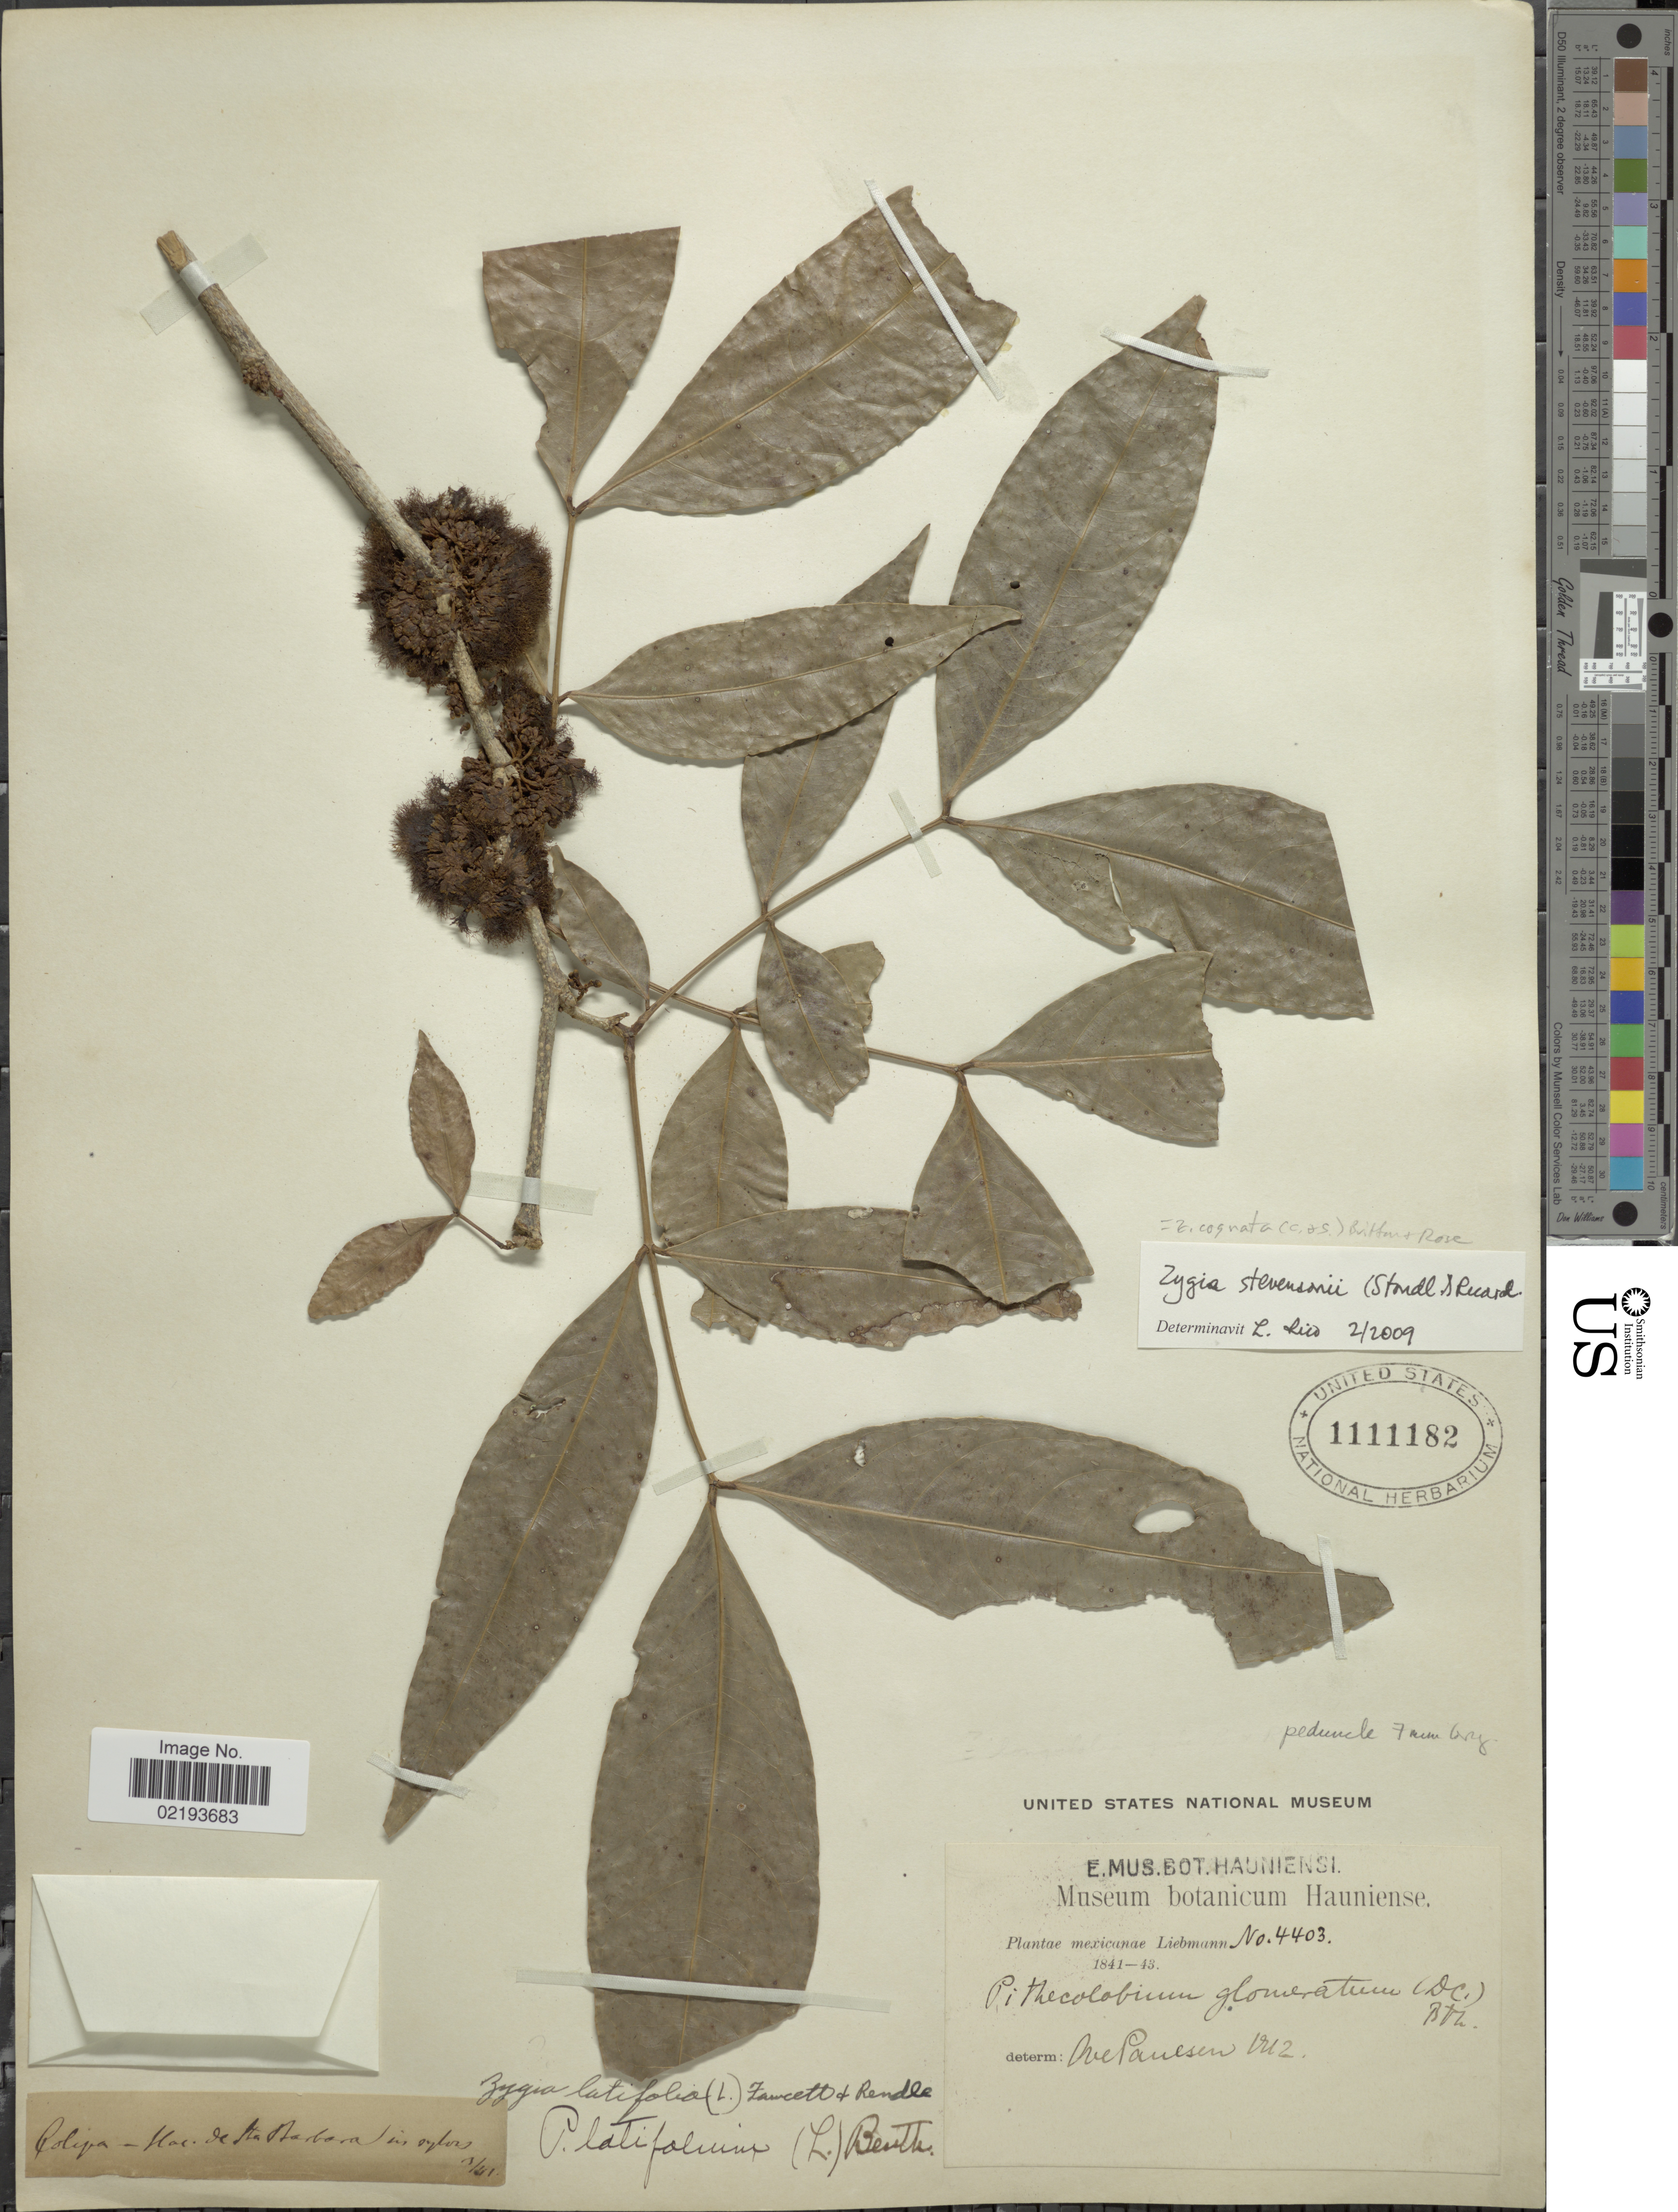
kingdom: Plantae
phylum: Tracheophyta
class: Magnoliopsida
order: Fabales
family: Fabaceae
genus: Zygia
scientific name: Zygia cognata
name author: (Schltdl.) Britton & Rose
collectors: Liebmann, --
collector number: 4403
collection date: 1841/1843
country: Mexico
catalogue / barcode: US 1111182